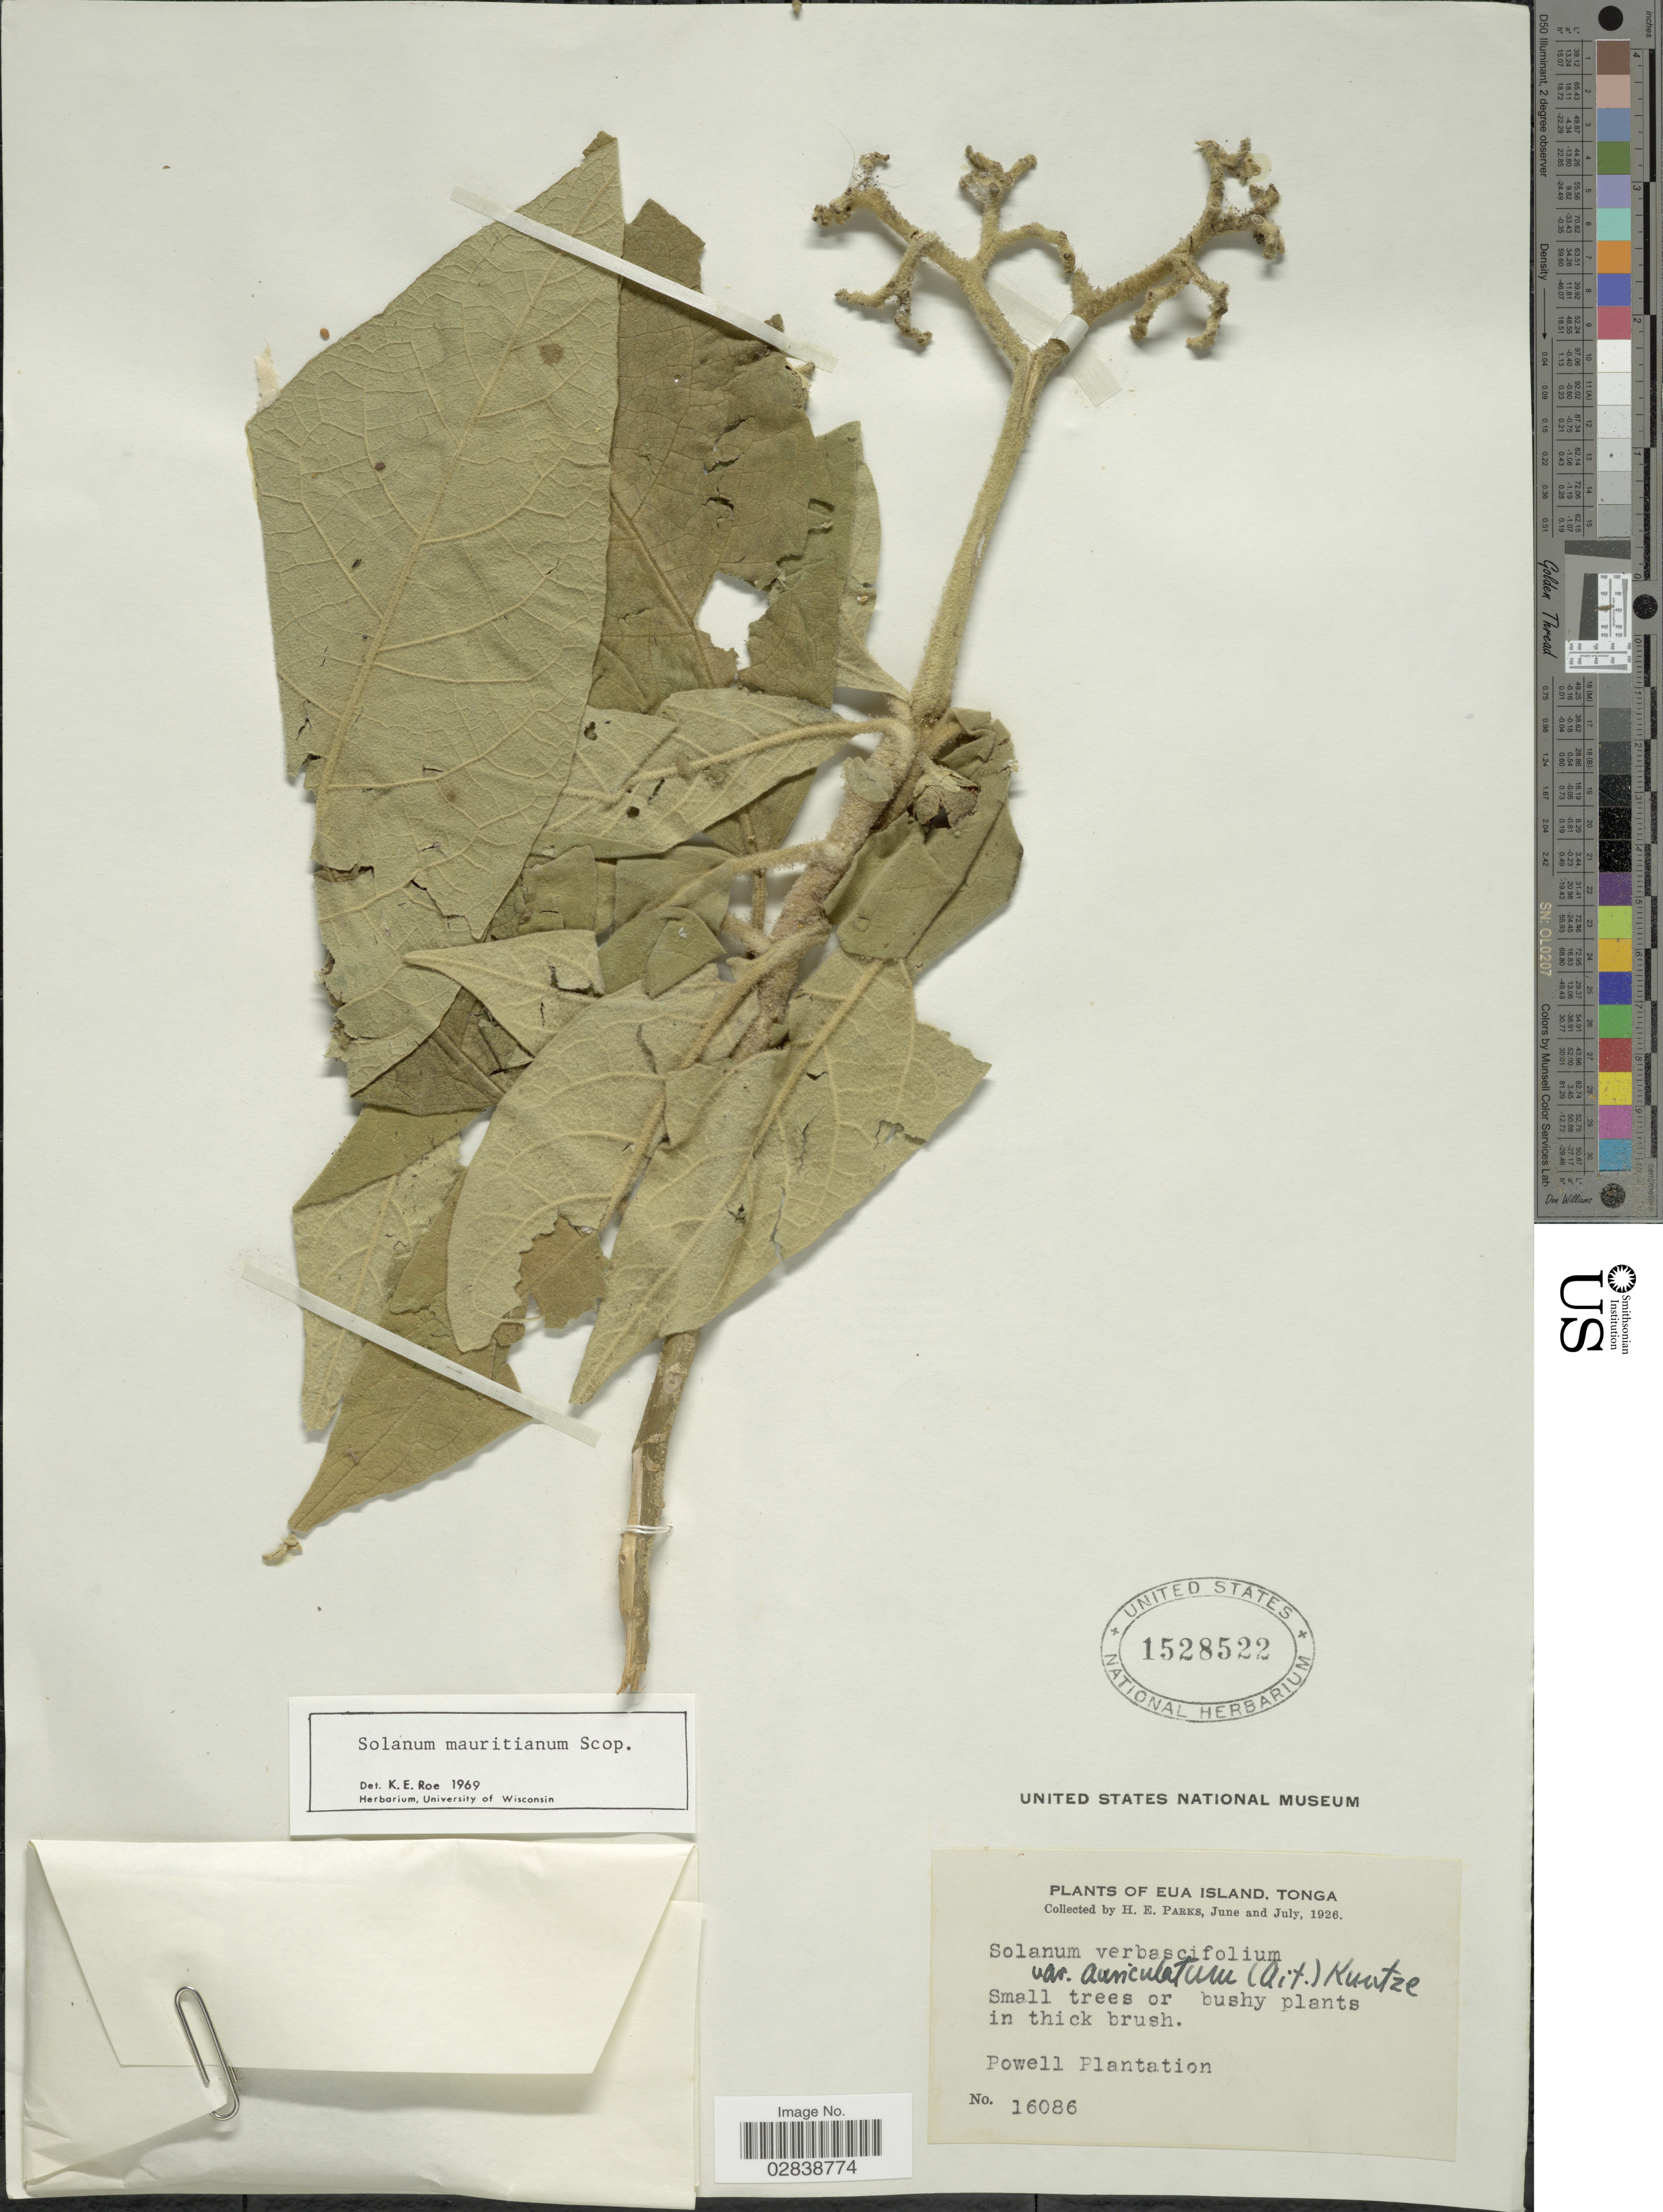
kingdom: Plantae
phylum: Tracheophyta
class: Magnoliopsida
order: Solanales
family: Solanaceae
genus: Solanum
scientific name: Solanum mauritianum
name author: Scop.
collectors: H. E. Parks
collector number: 16086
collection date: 1926-06/1926-07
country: Tonga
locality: Eua Island. Powell Plantation.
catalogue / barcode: US 1528522